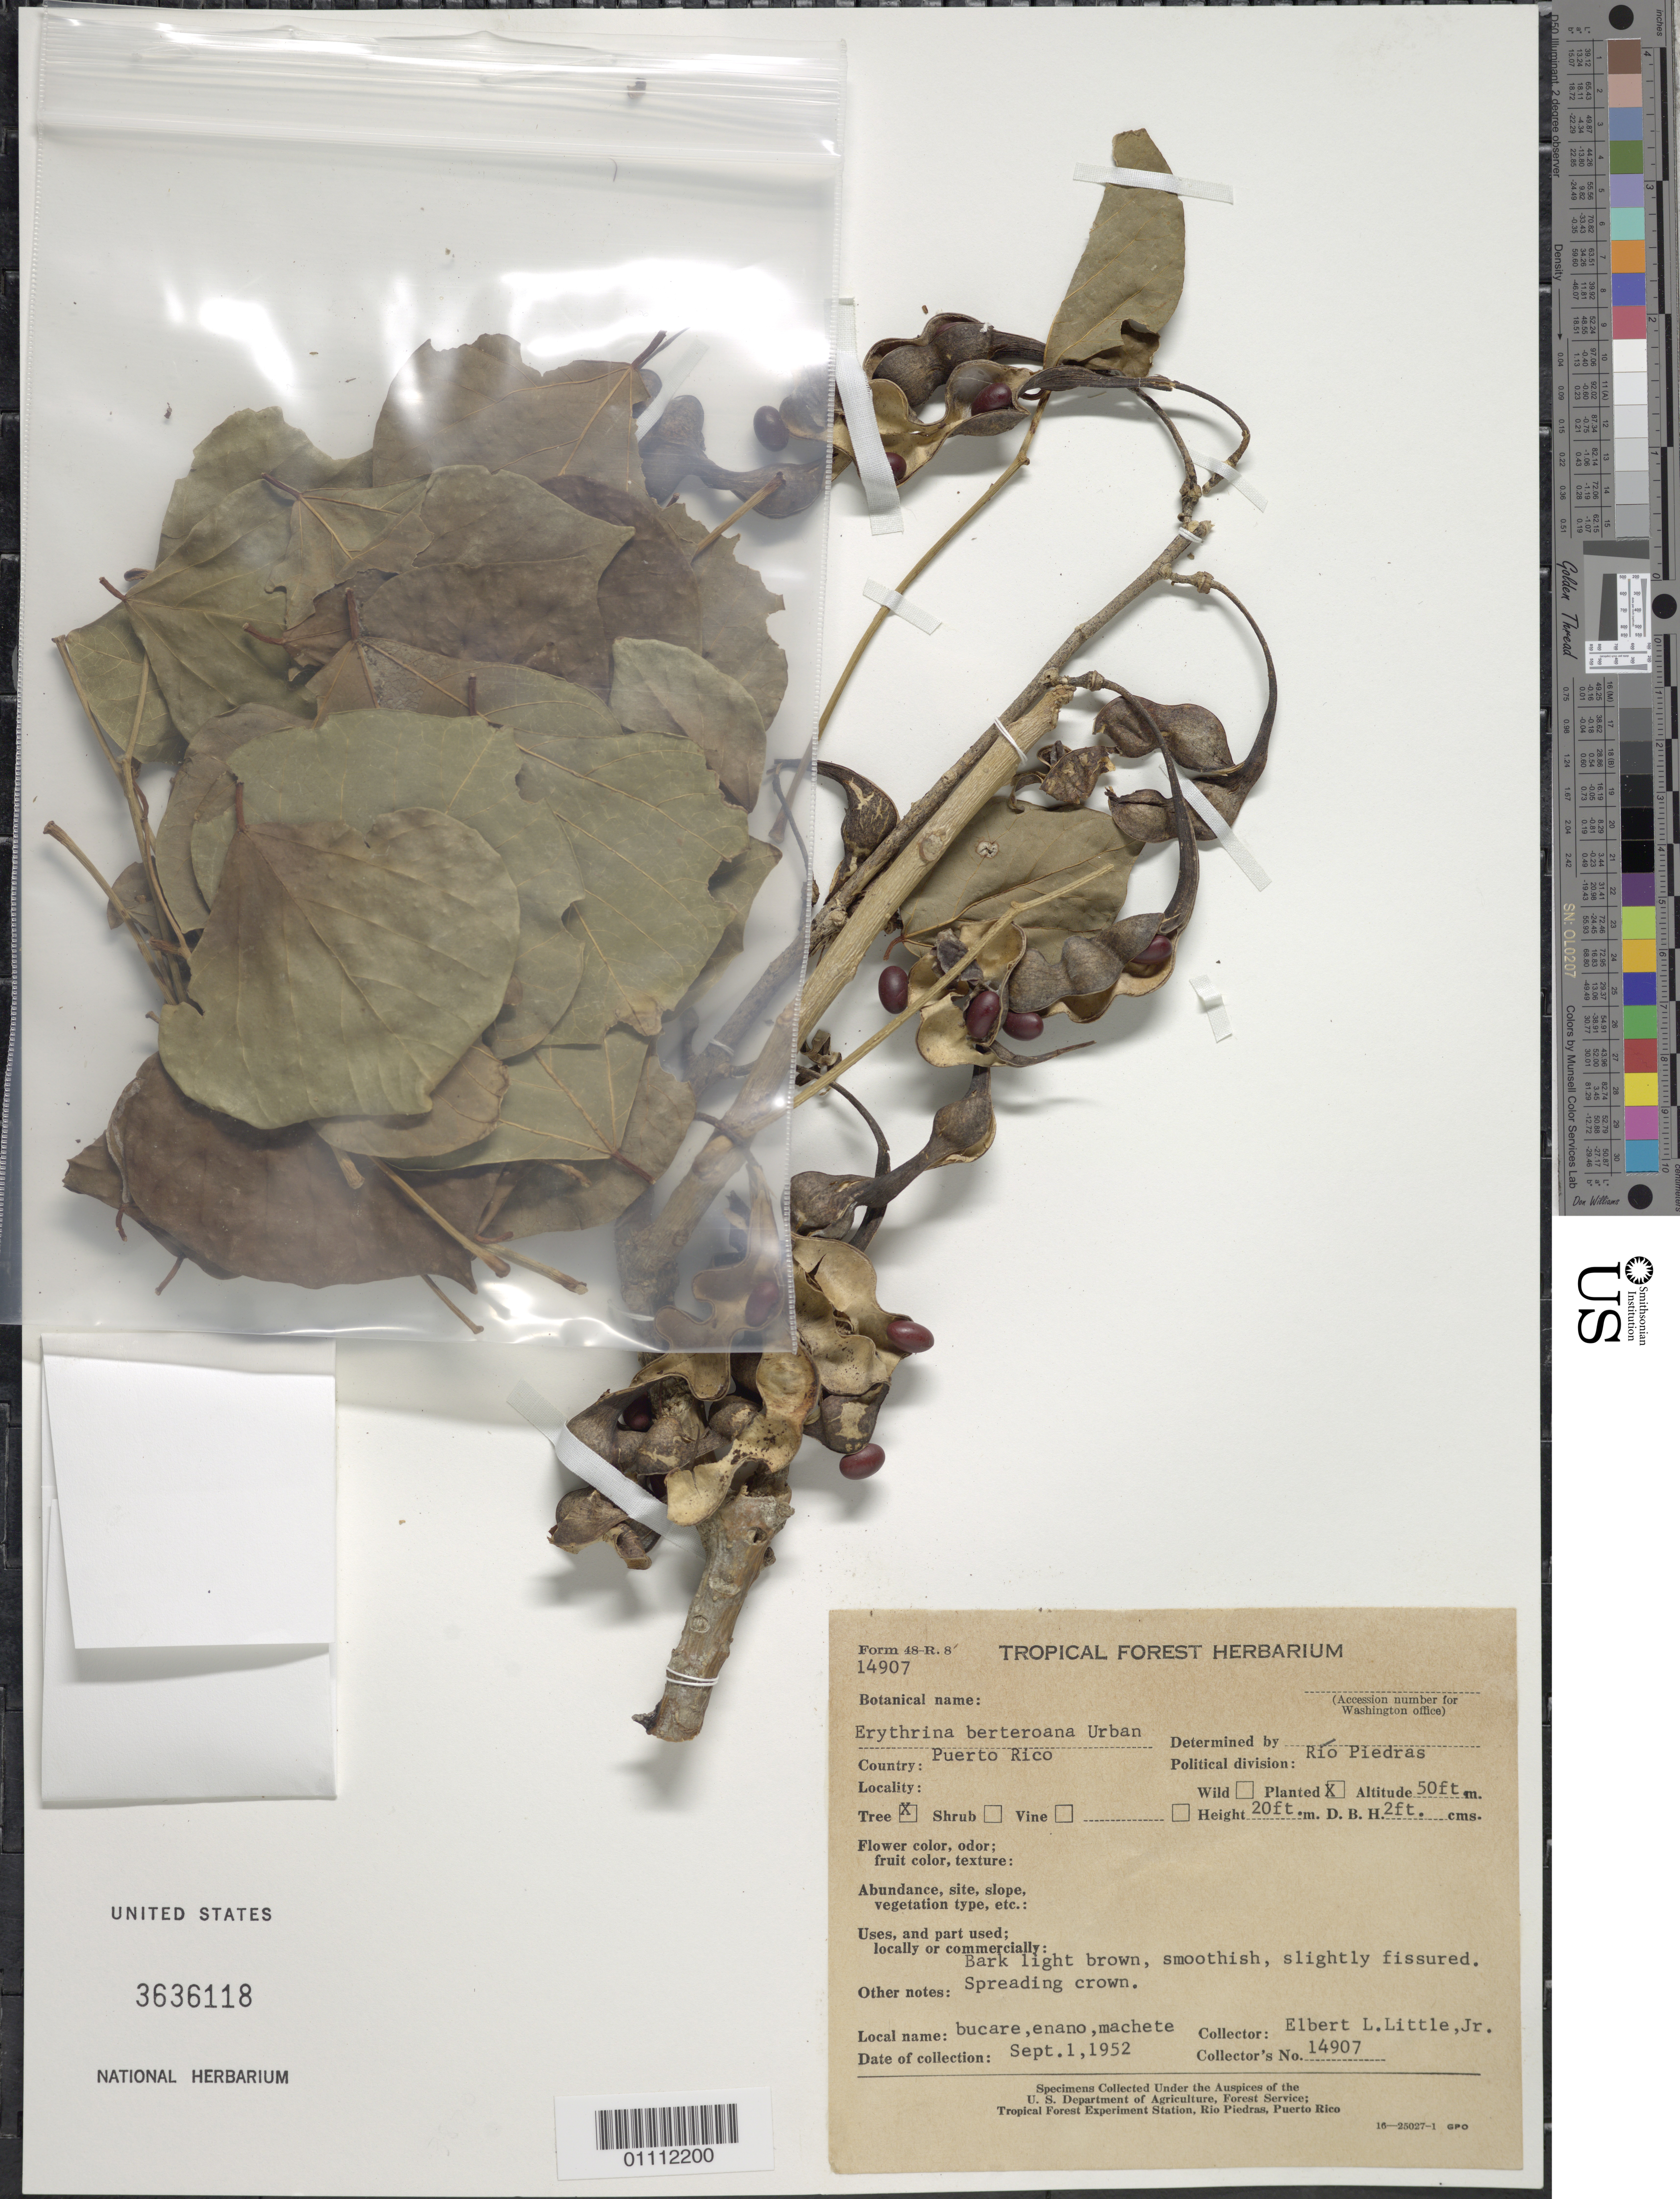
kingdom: Plantae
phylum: Tracheophyta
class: Magnoliopsida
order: Fabales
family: Fabaceae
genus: Erythrina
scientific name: Erythrina berteroana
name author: Urb.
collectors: E. L. Little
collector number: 14907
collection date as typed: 01 Sep 1952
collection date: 1952-09-01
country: Puerto Rico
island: Puerto Rico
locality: Río Piedras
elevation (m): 15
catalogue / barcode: US 3636118